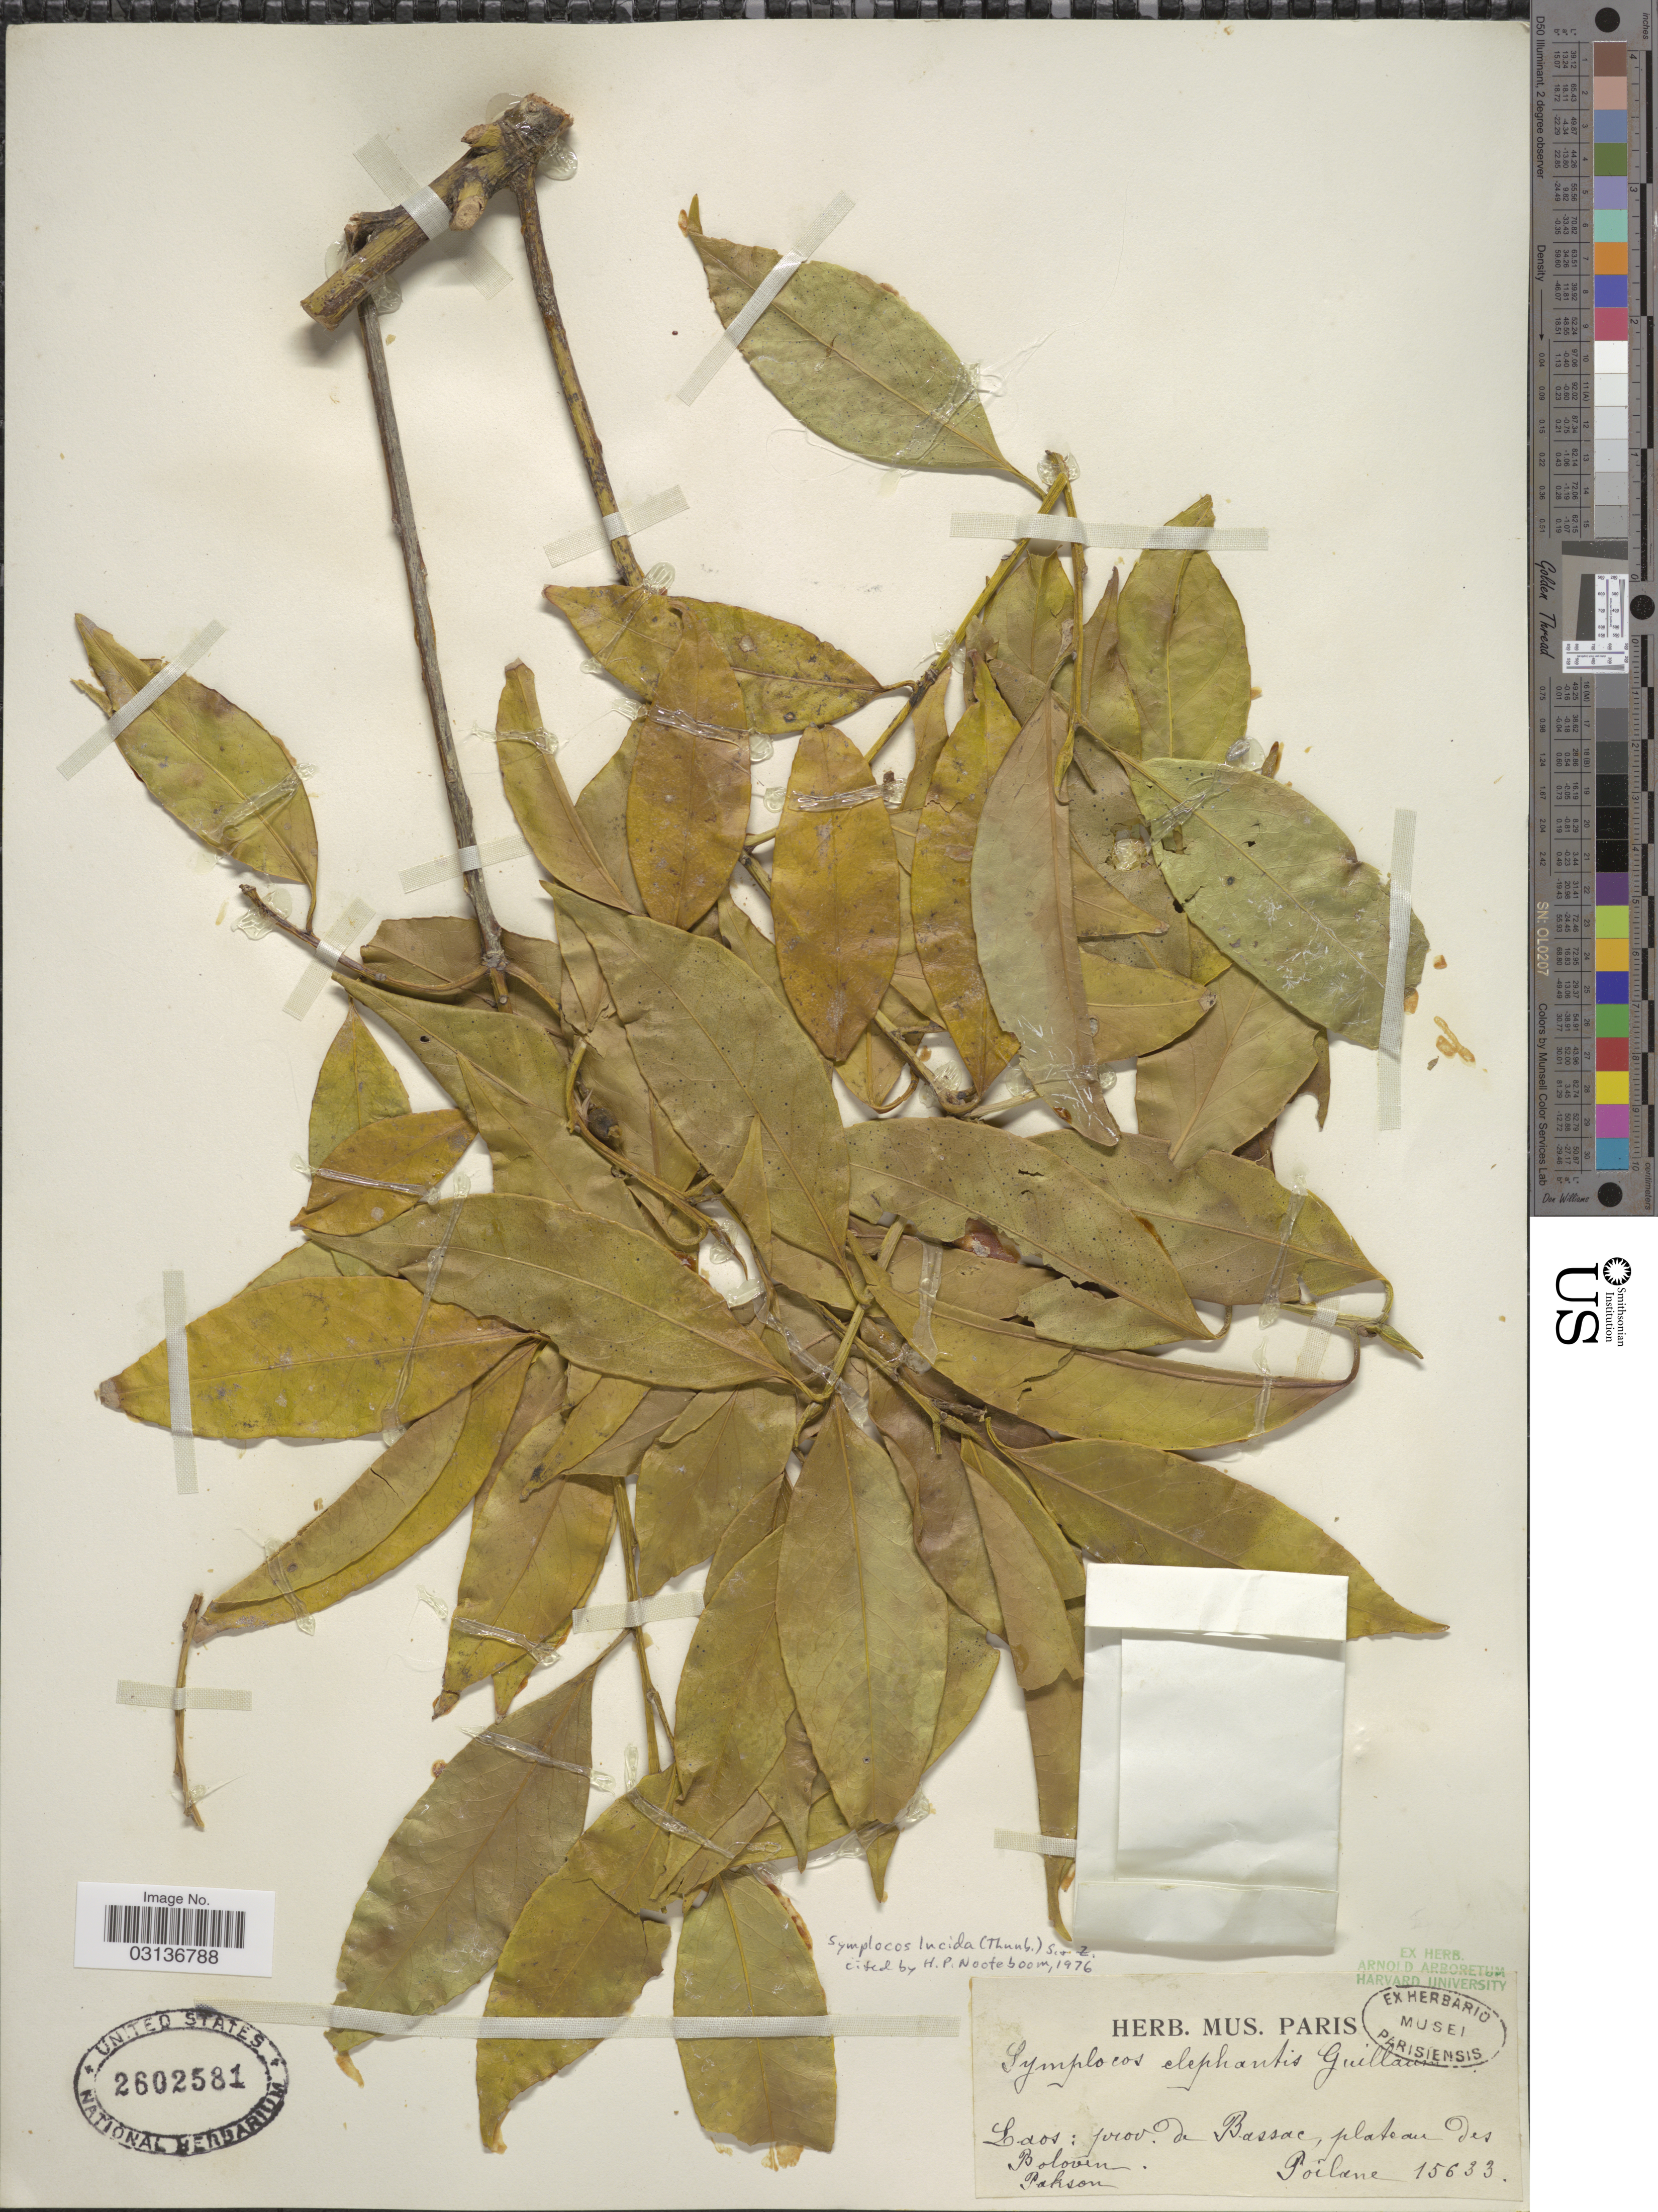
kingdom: Plantae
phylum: Tracheophyta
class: Magnoliopsida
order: Ericales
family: Symplocaceae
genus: Symplocos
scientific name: Symplocos lucida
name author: (Thurb.) Siebold & Zucc.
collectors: -. Poilane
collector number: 15633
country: Laos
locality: Prov. de Bassac, plateau des Bolovin [interpreted]. Pakson.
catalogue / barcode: US 2602581